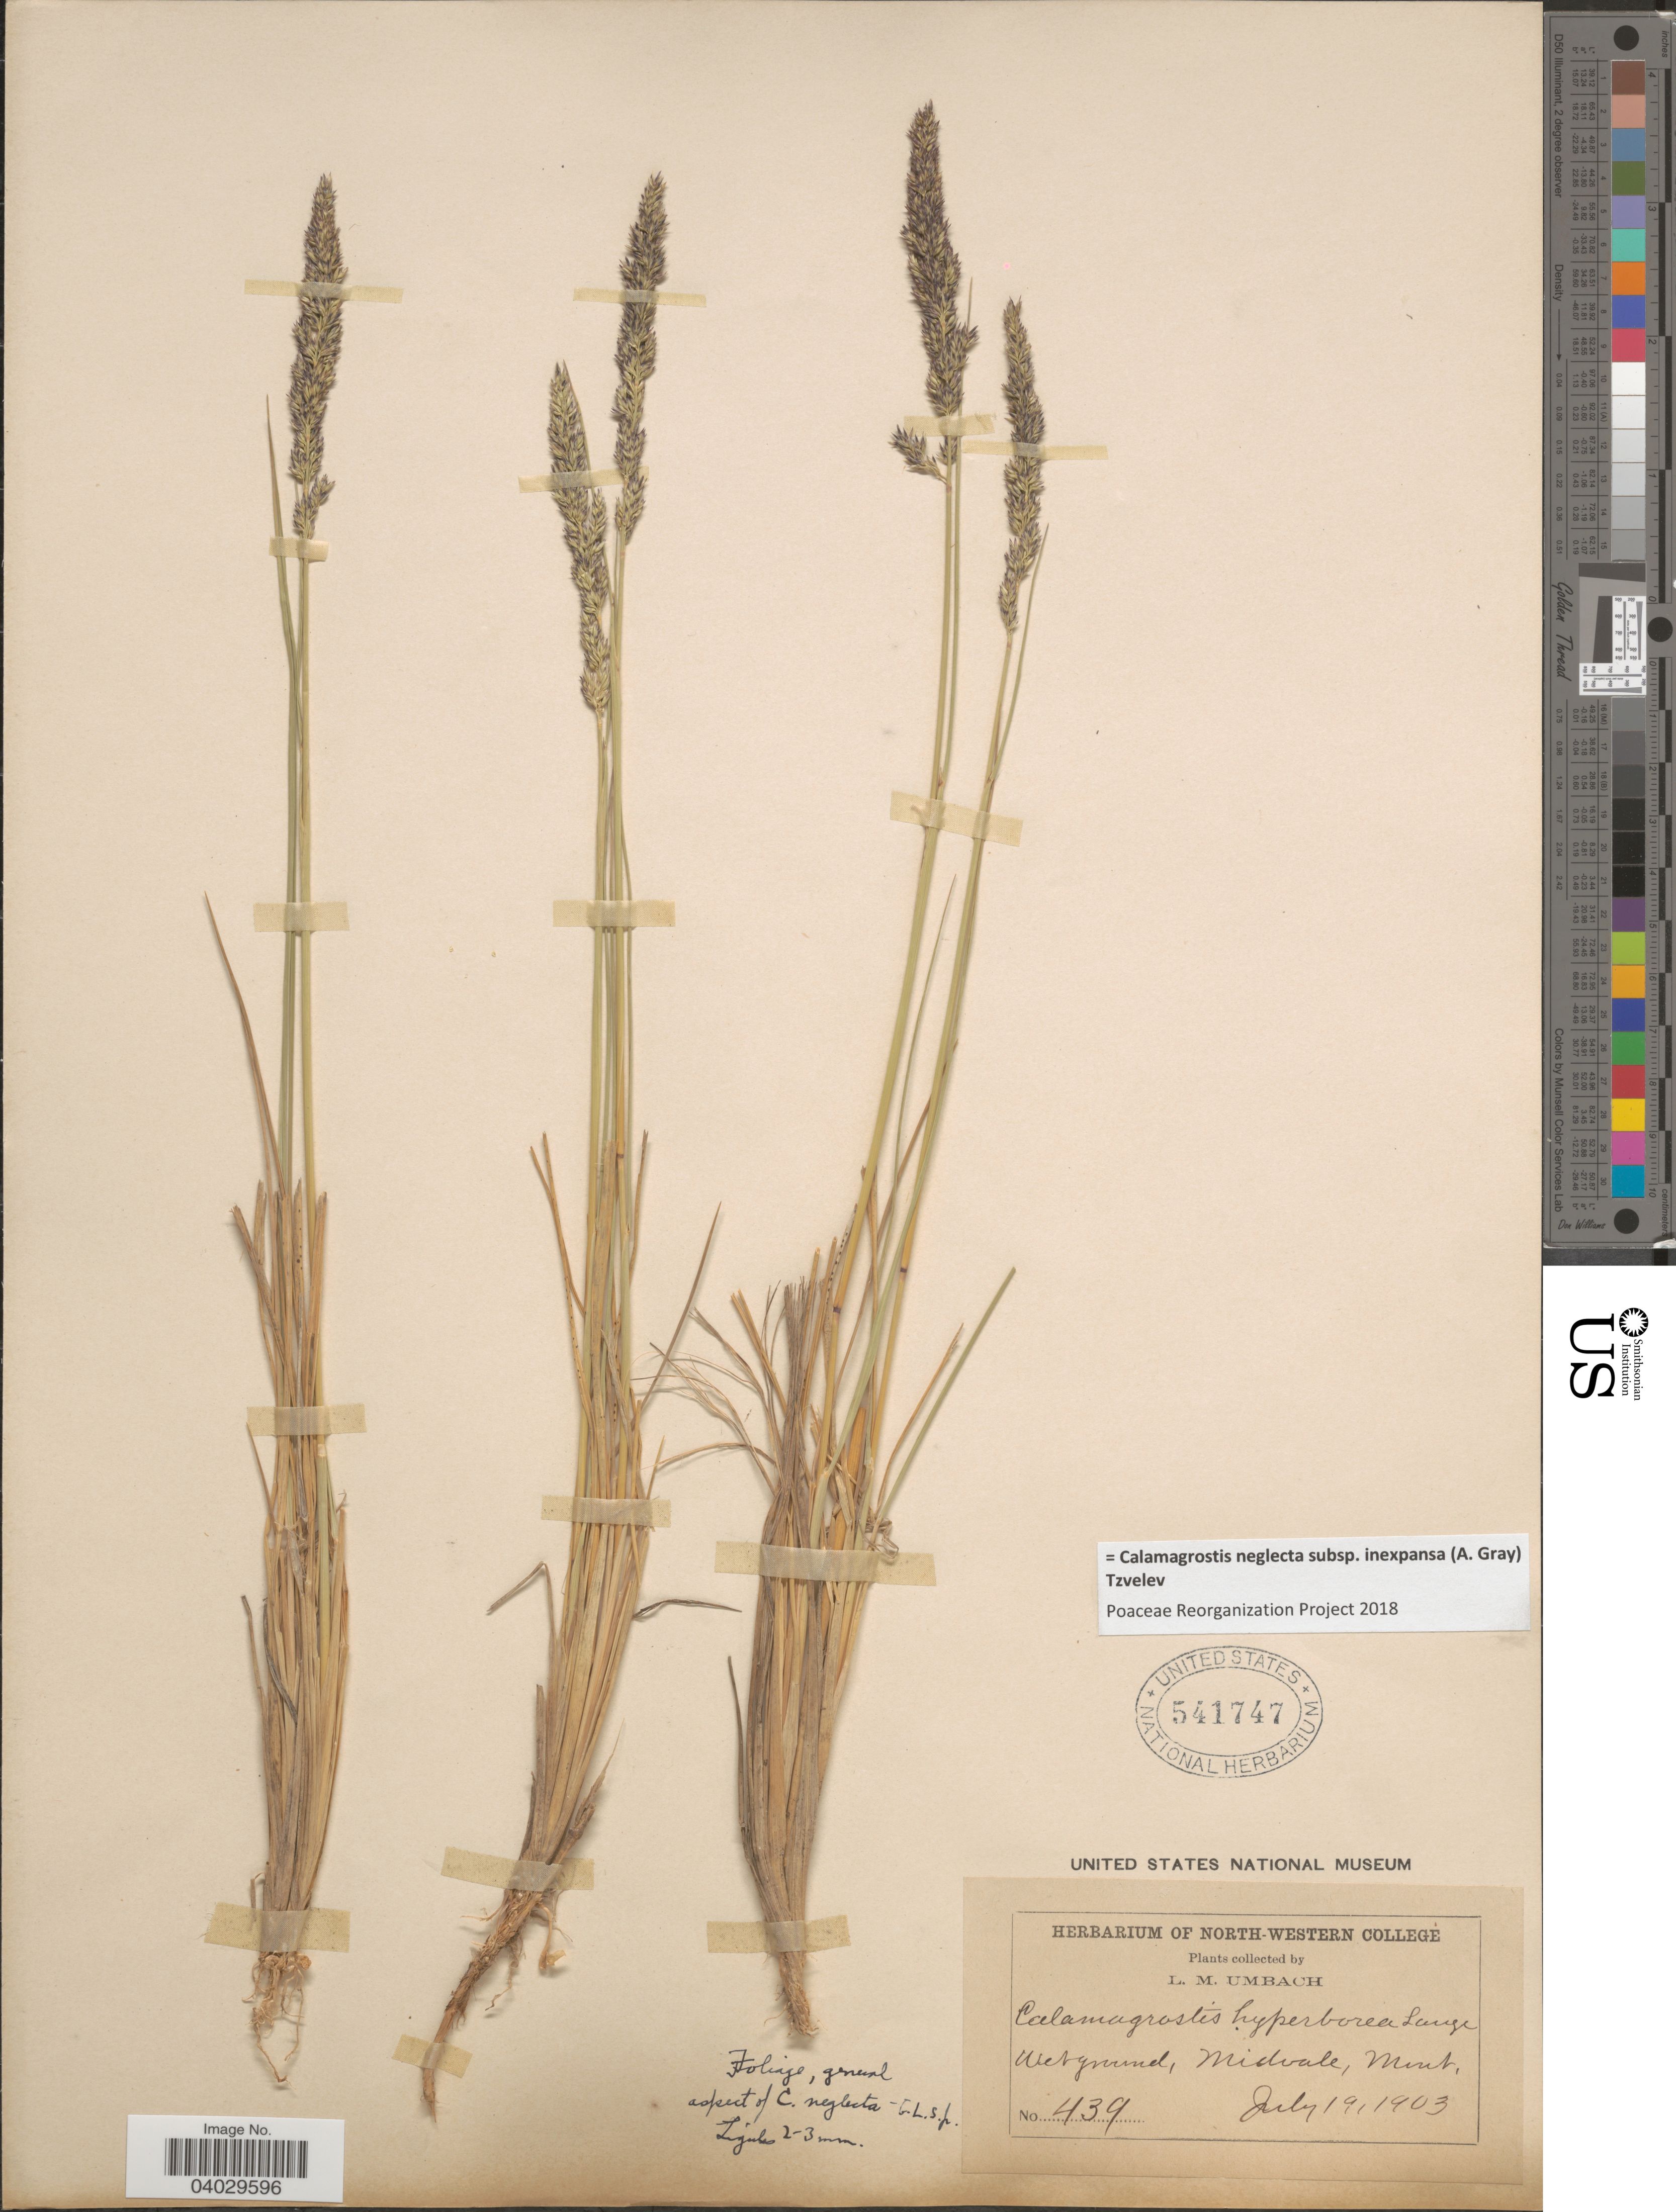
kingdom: Plantae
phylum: Tracheophyta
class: Liliopsida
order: Poales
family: Poaceae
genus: Calamagrostis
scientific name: Calamagrostis neglecta subsp. inexpansa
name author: (A. Gray) Tzvelev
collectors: L. M. Umbach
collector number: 439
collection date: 1903-07-19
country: United States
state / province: Montana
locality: Midvale.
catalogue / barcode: US 541747